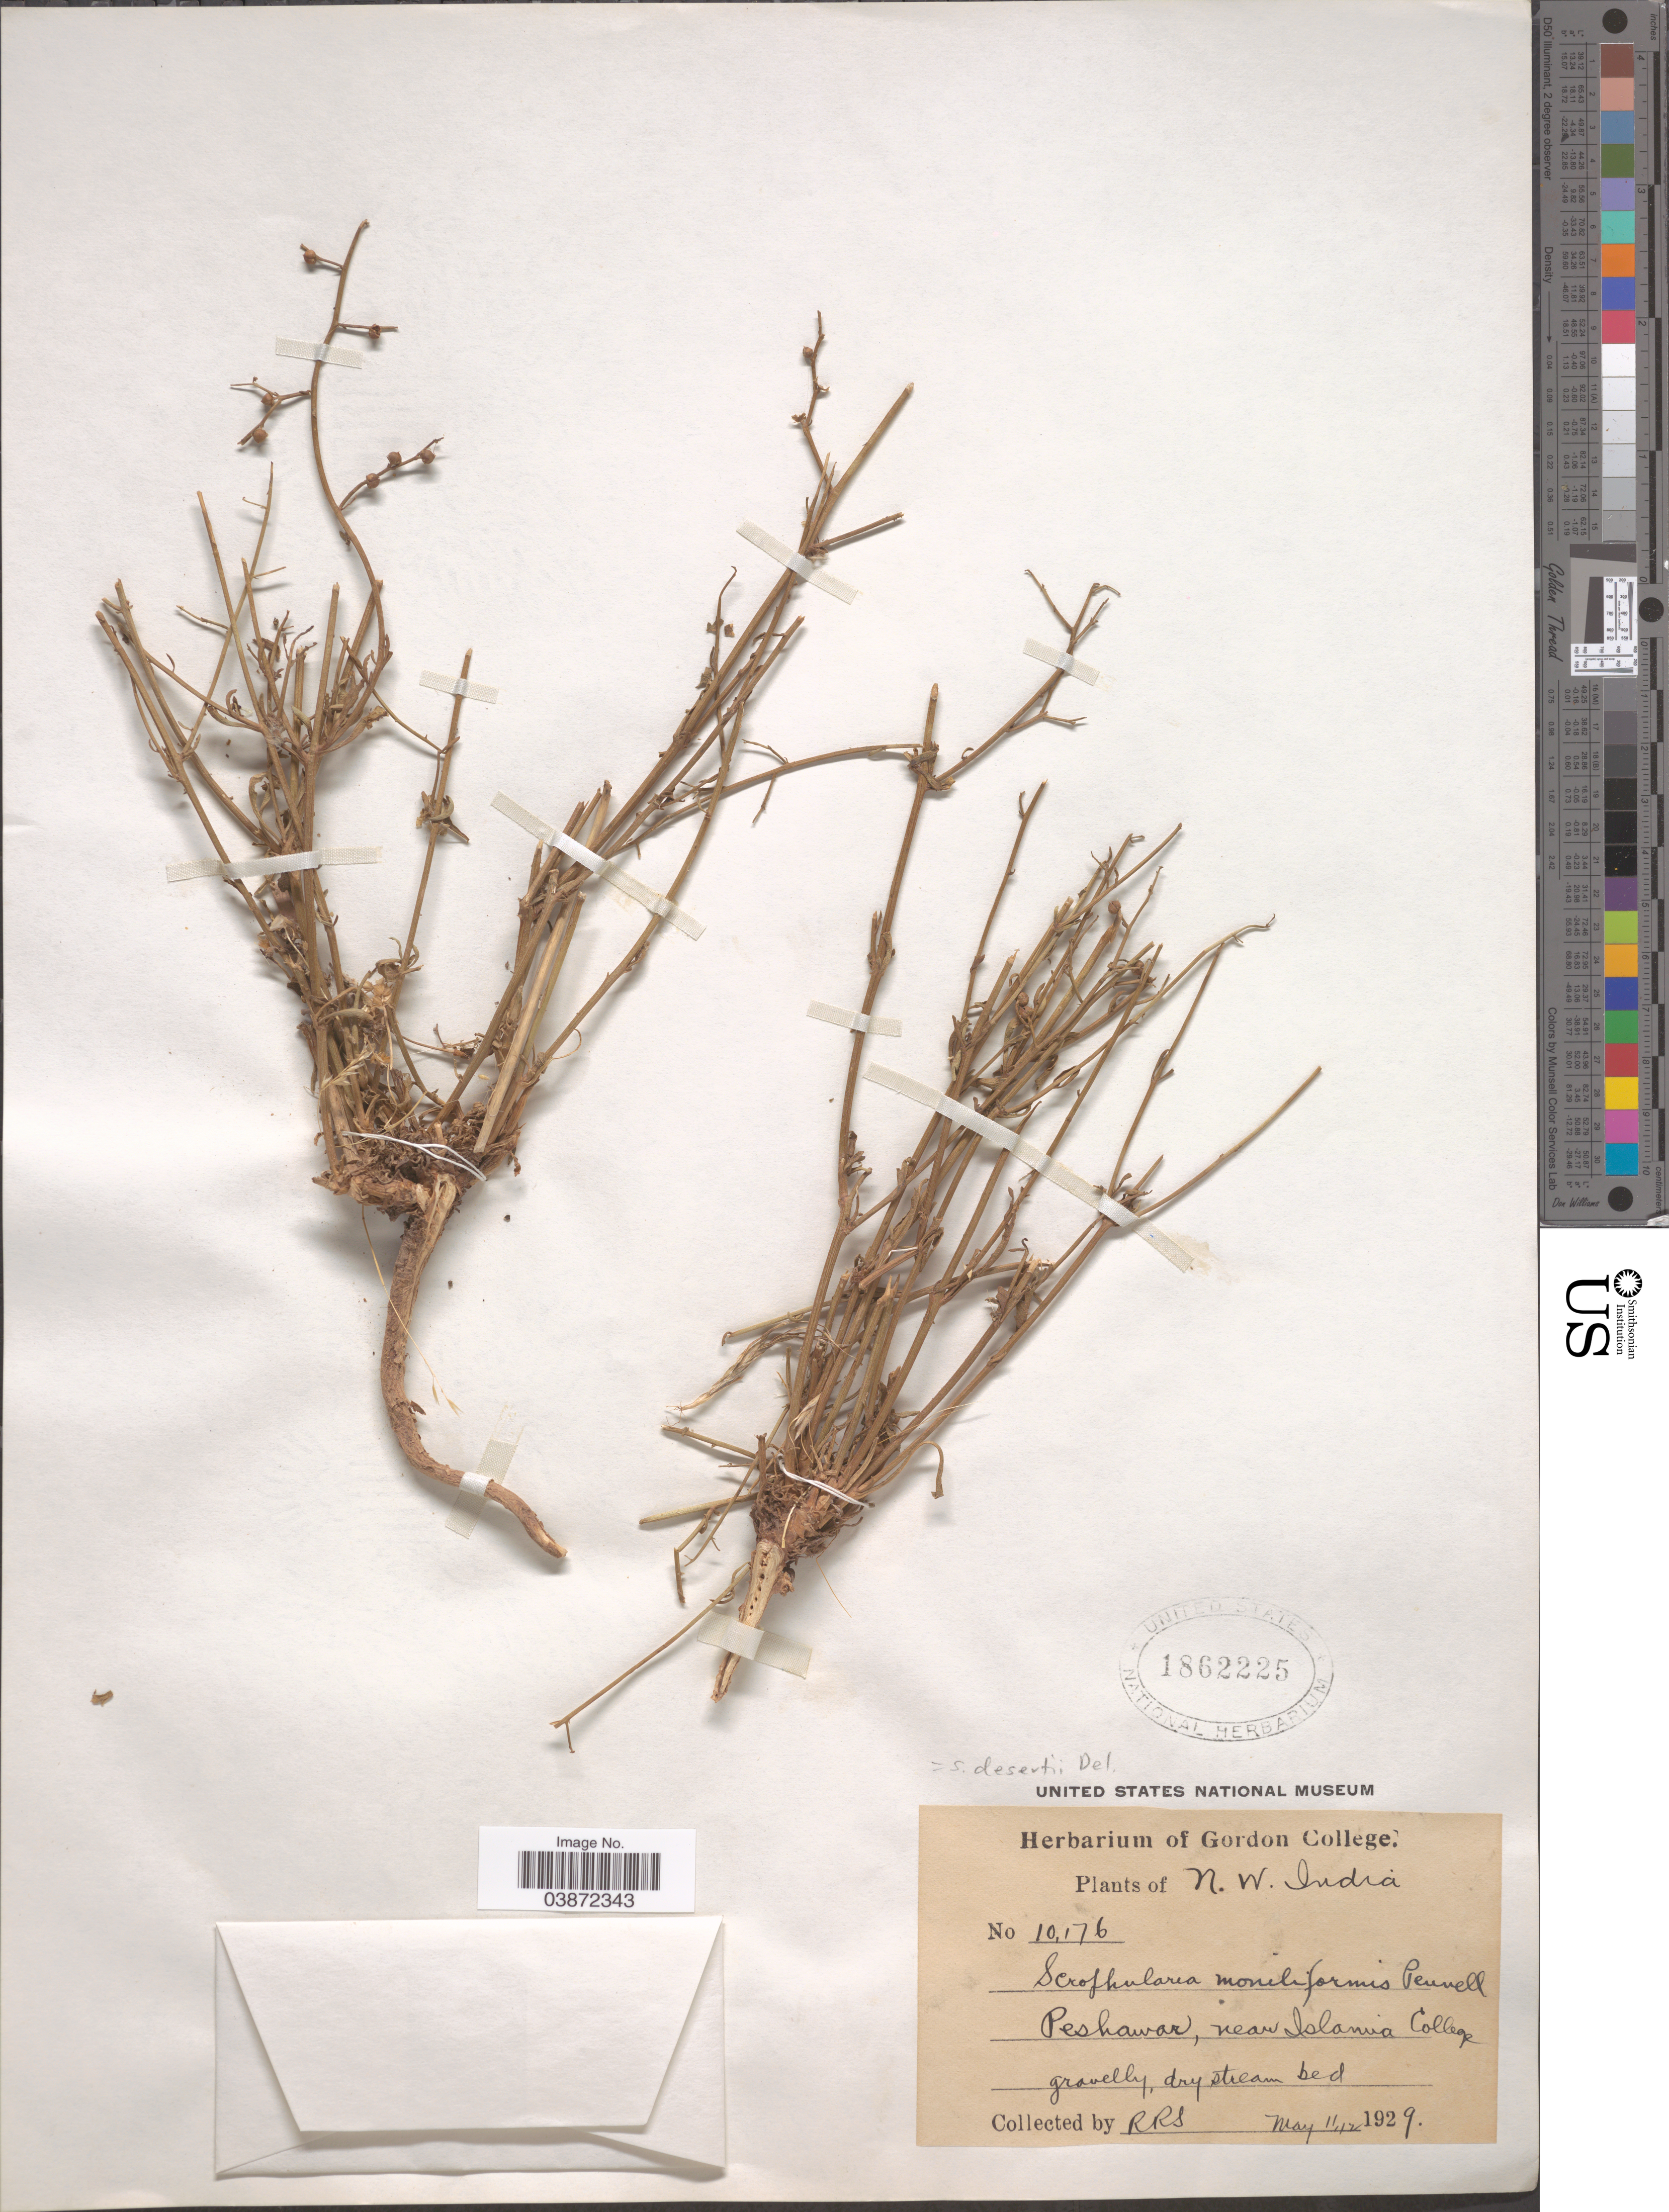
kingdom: Plantae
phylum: Tracheophyta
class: Magnoliopsida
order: Lamiales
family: Scrophulariaceae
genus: Scrophularia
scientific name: Scrophularia deserti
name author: Delile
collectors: R. R. S.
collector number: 10176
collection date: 1929-05-11/1929-05-12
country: Pakistan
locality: N. W. India. Peshawar, near Islamia College.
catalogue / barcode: US 1862225